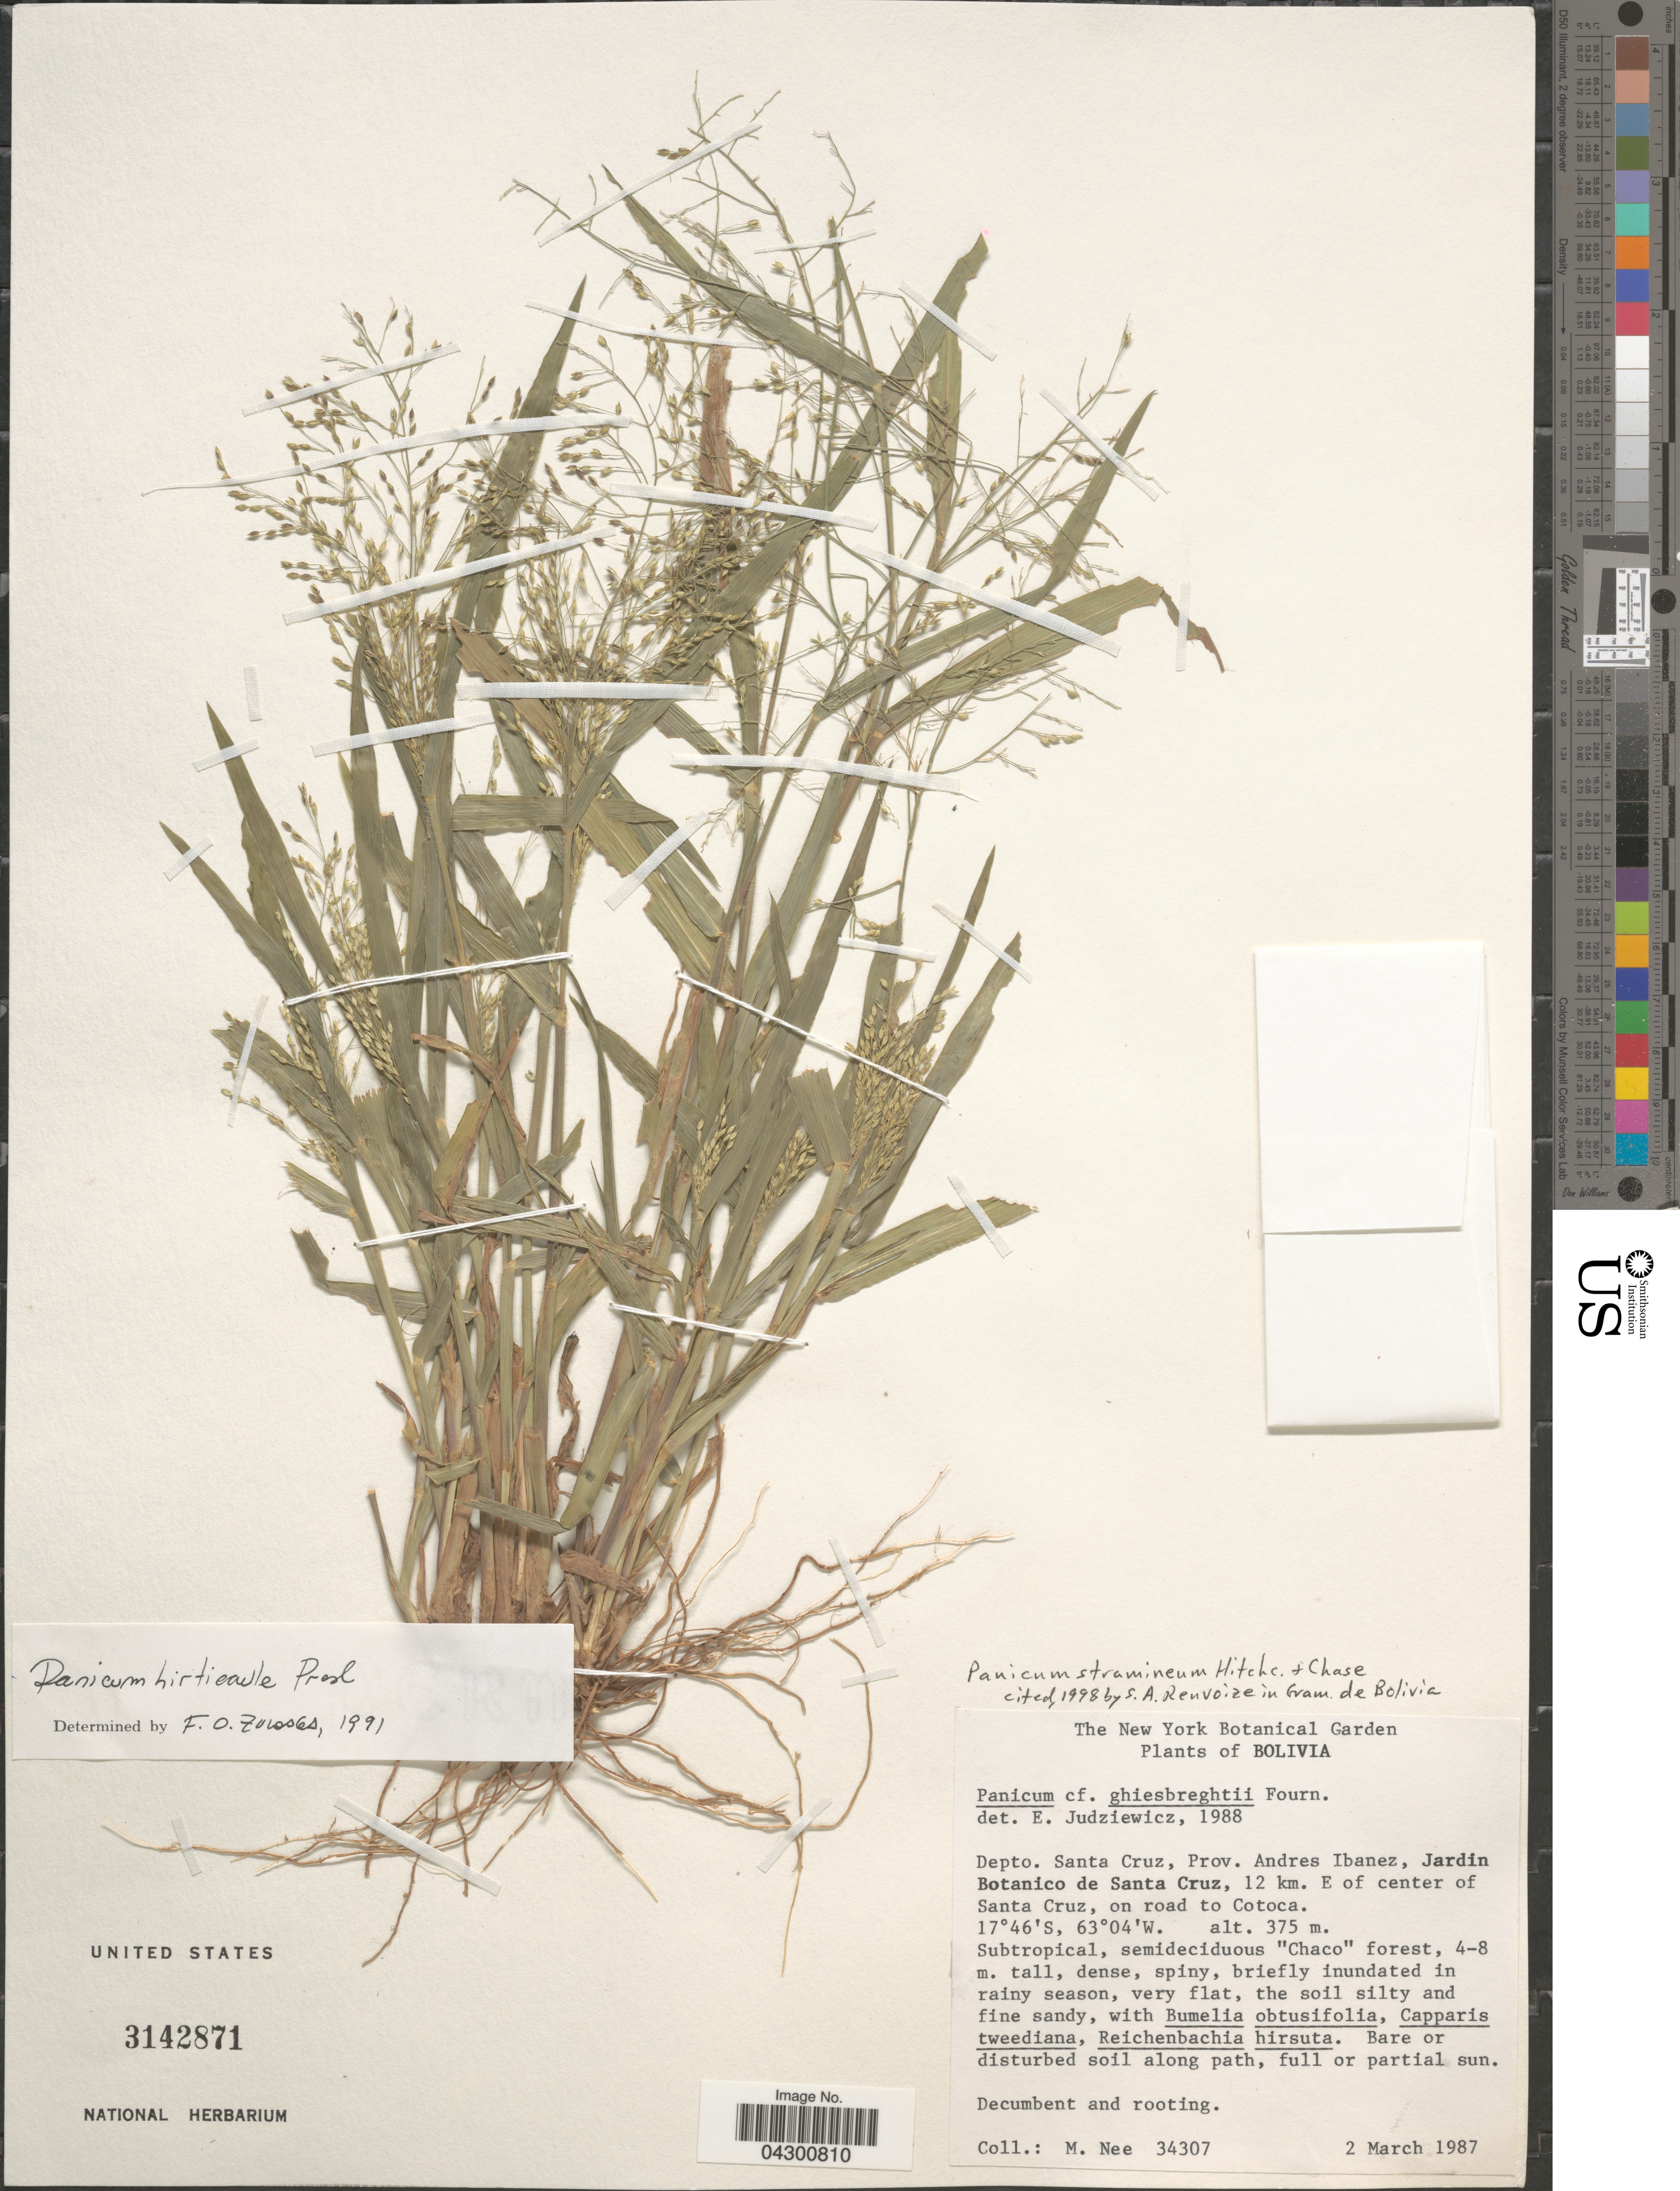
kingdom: Plantae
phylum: Tracheophyta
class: Liliopsida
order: Poales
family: Poaceae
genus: Panicum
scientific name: Panicum stramineum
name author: Hitchc. & Chase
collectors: M. Nee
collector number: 34307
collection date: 1987-03-02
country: Bolivia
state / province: Santa Cruz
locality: Depto. Santa Cruz, Prov. Andres Ibanez, Jardin Botanico de Santa Cruz, 12 km. E of center of Santa Cruz, on road to Cotoca.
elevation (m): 375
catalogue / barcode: US 3142871